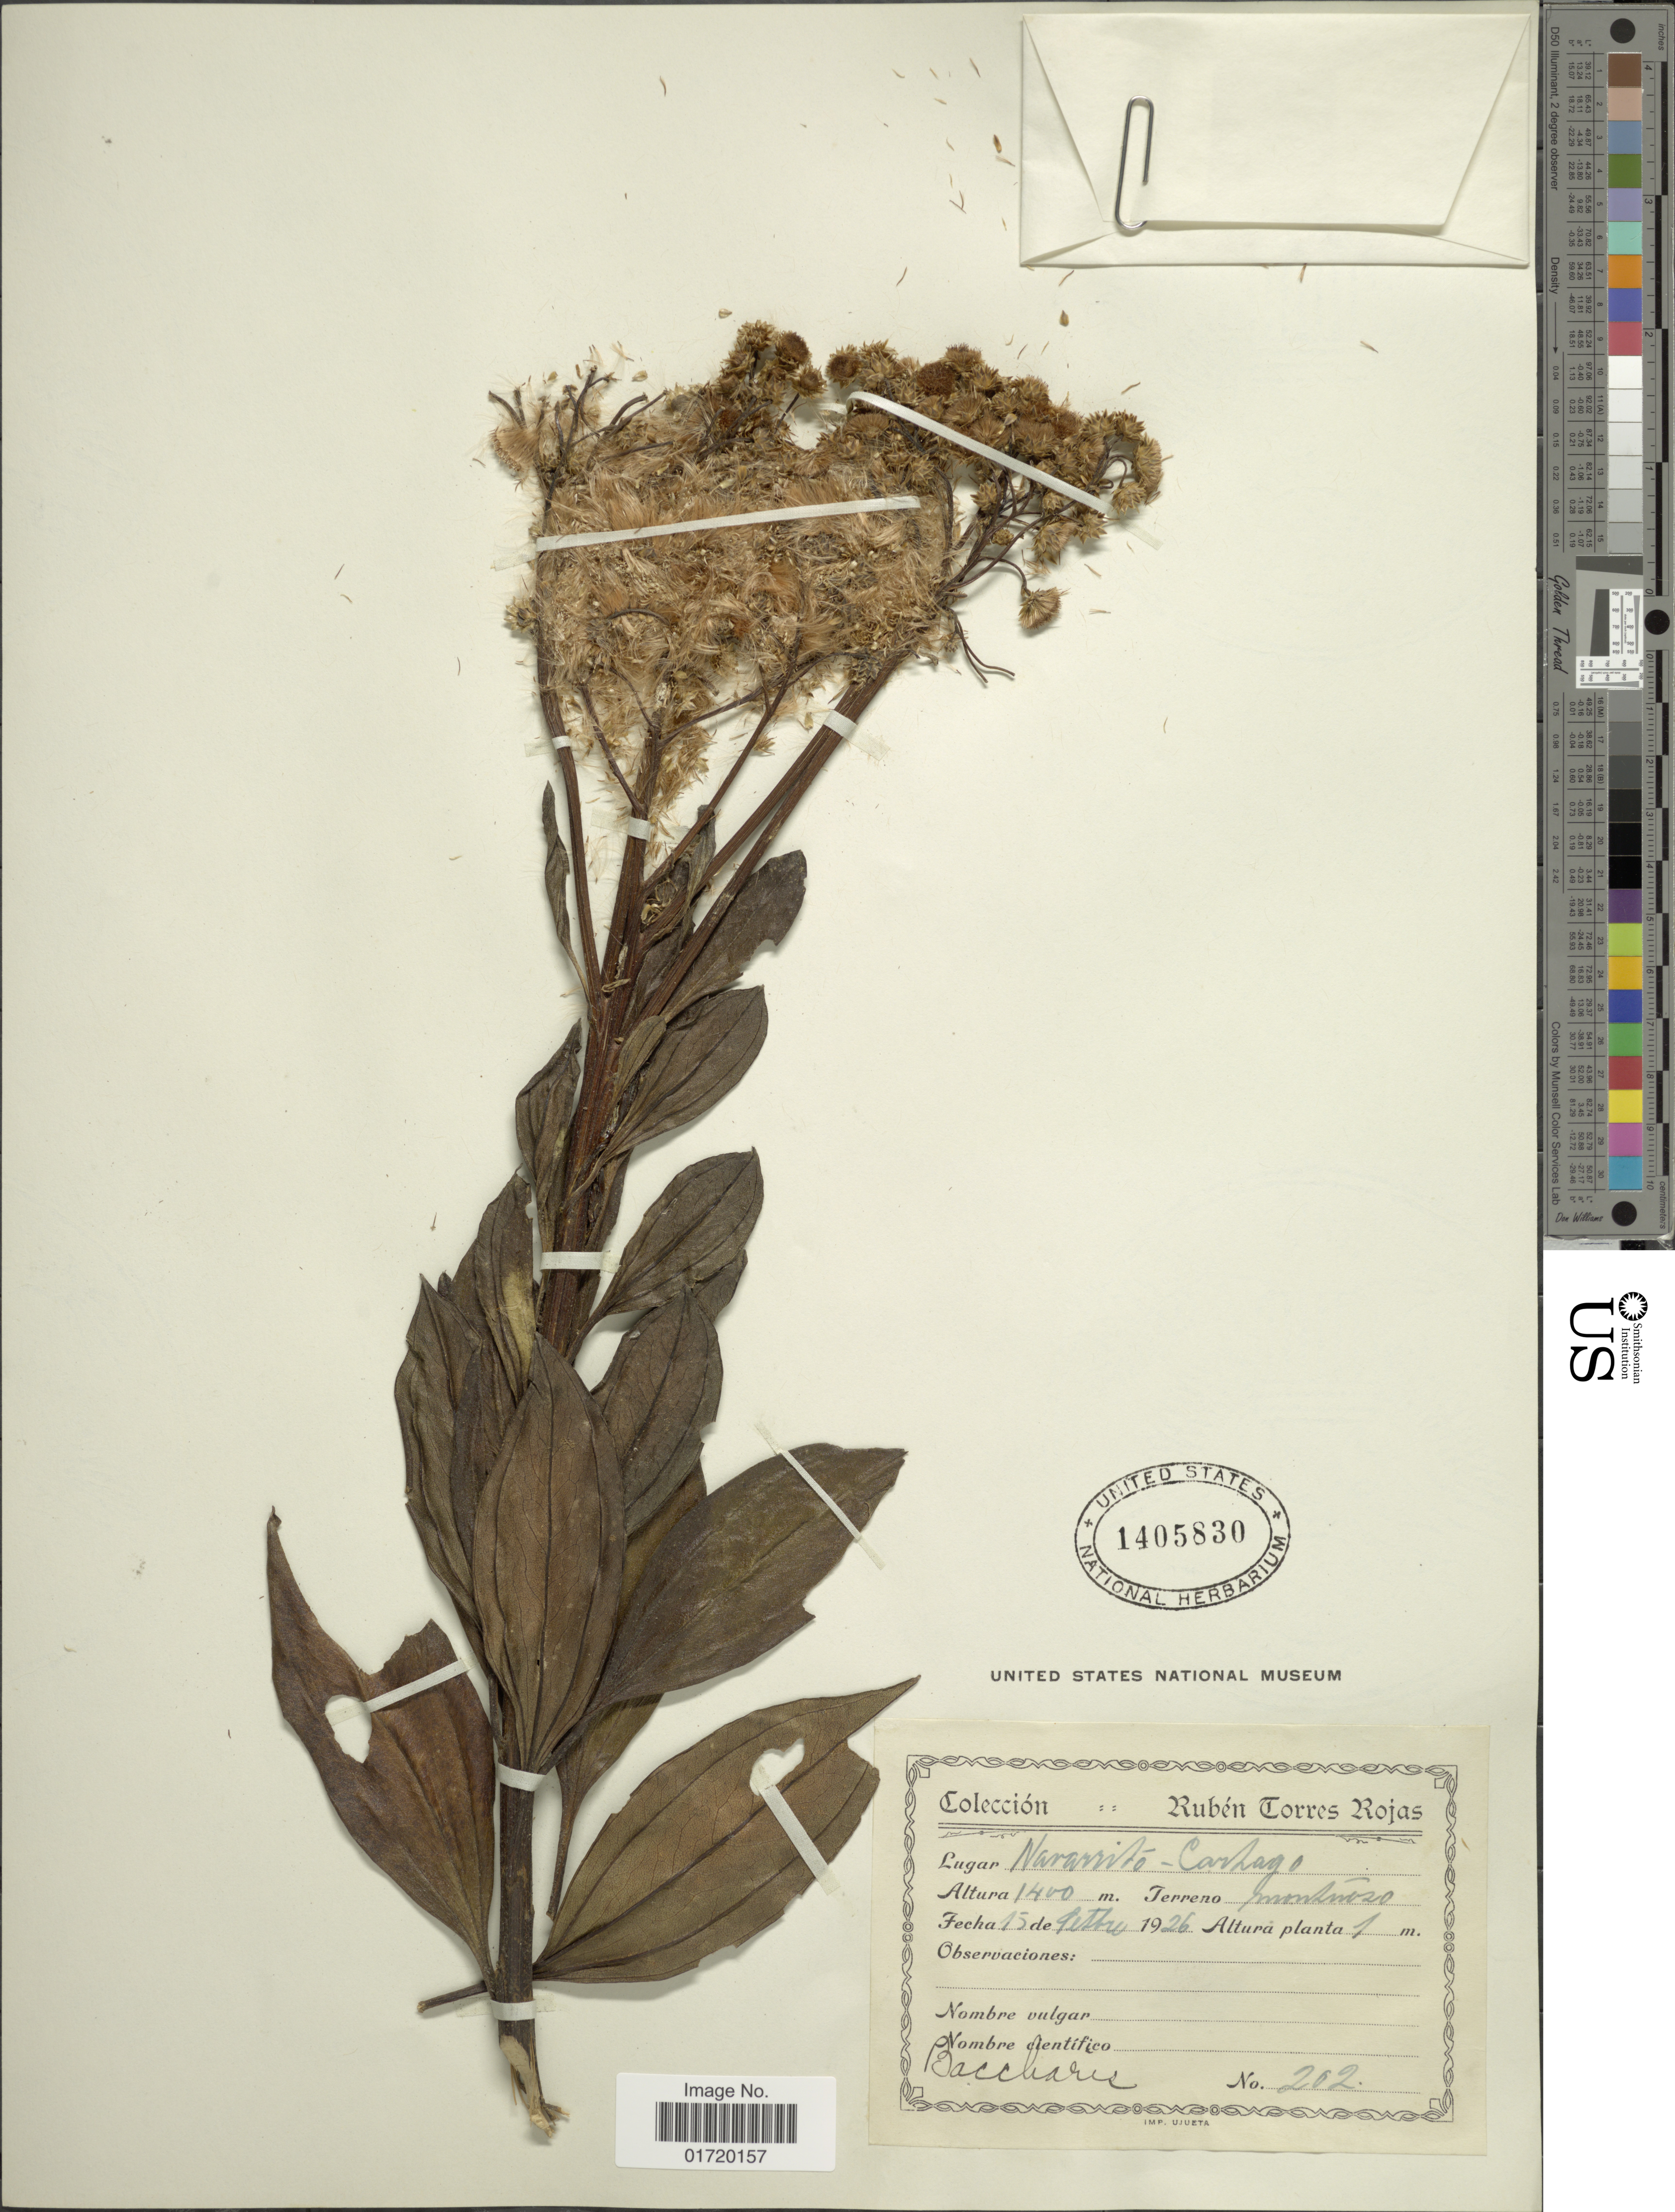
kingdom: Plantae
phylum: Tracheophyta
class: Magnoliopsida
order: Asterales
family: Asteraceae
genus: Baccharis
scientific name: Baccharis trinervis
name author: (Lam.) Pers.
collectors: R. Torres Rojas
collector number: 202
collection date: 1926-09-15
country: India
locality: Montuoso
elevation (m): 1400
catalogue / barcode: US 1405830